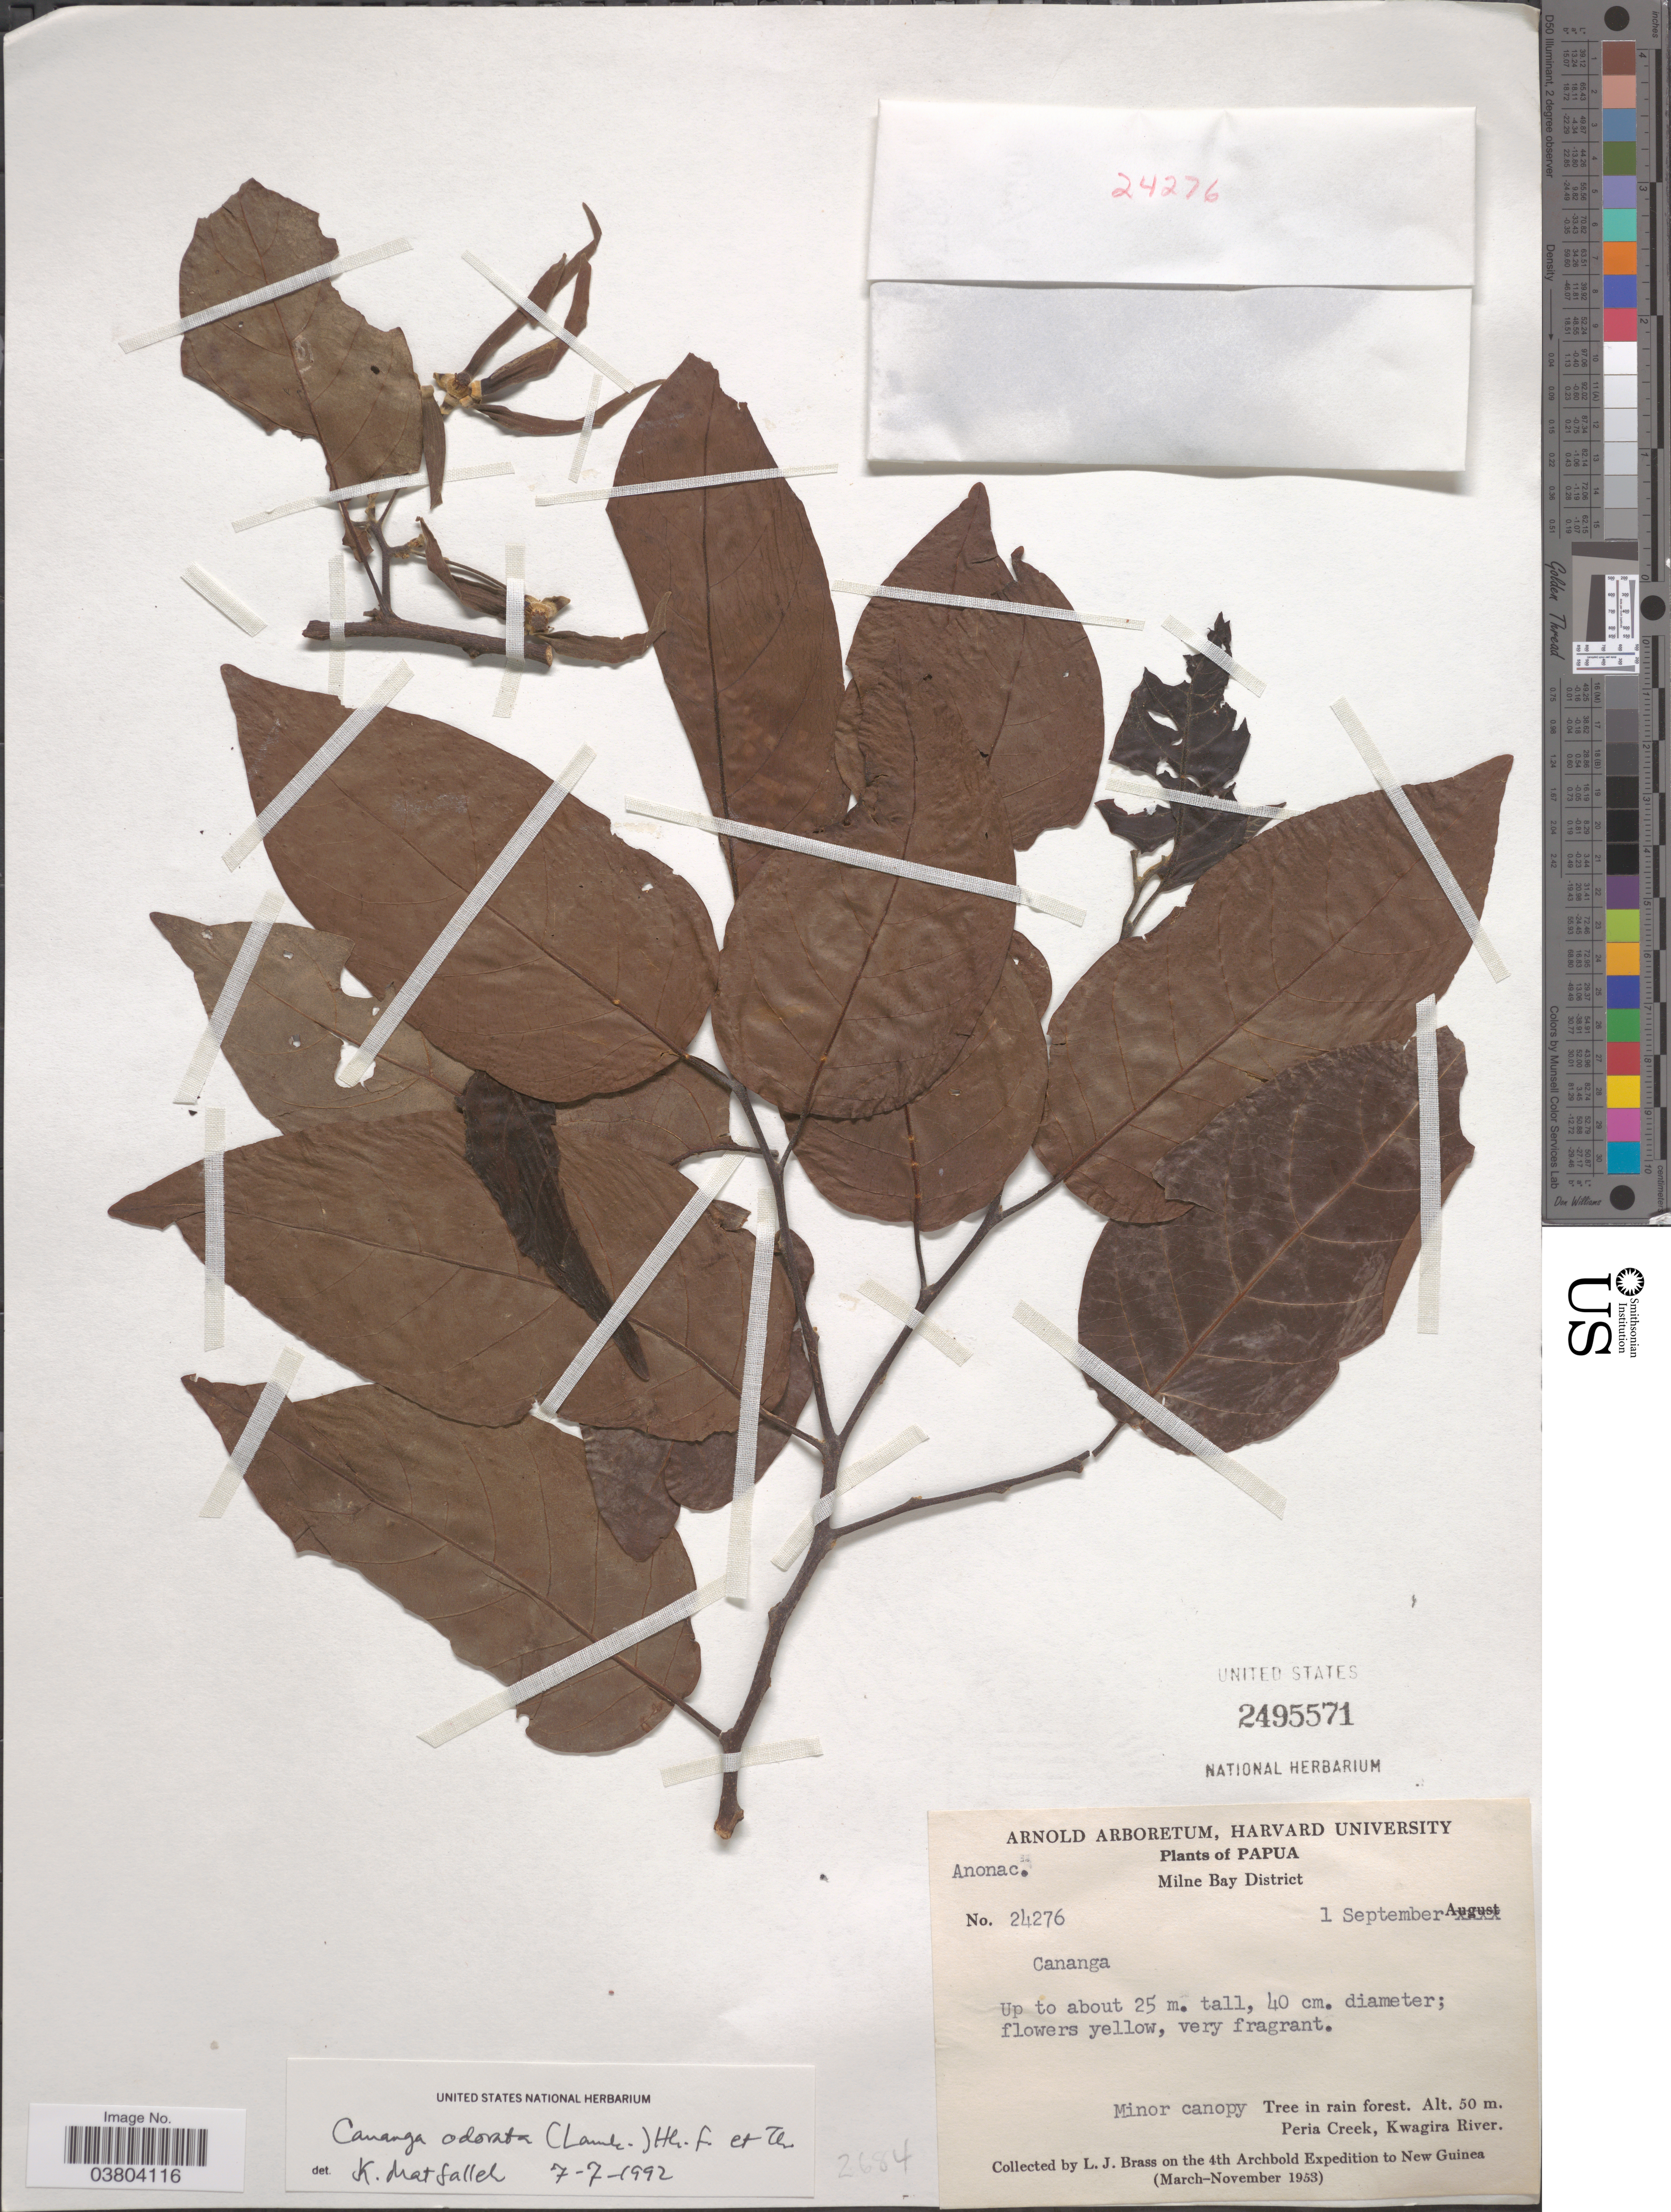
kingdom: Plantae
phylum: Tracheophyta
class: Magnoliopsida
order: Magnoliales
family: Annonaceae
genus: Cananga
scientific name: Cananga odorata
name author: (Lam.) Hook. f. & Thomson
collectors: L. J. Brass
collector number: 24276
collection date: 1953-09-01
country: Papua New Guinea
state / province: Milne Bay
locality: Papua. Minor canopy. Peria Creek, Kwagira River.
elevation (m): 50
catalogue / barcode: US 2495571